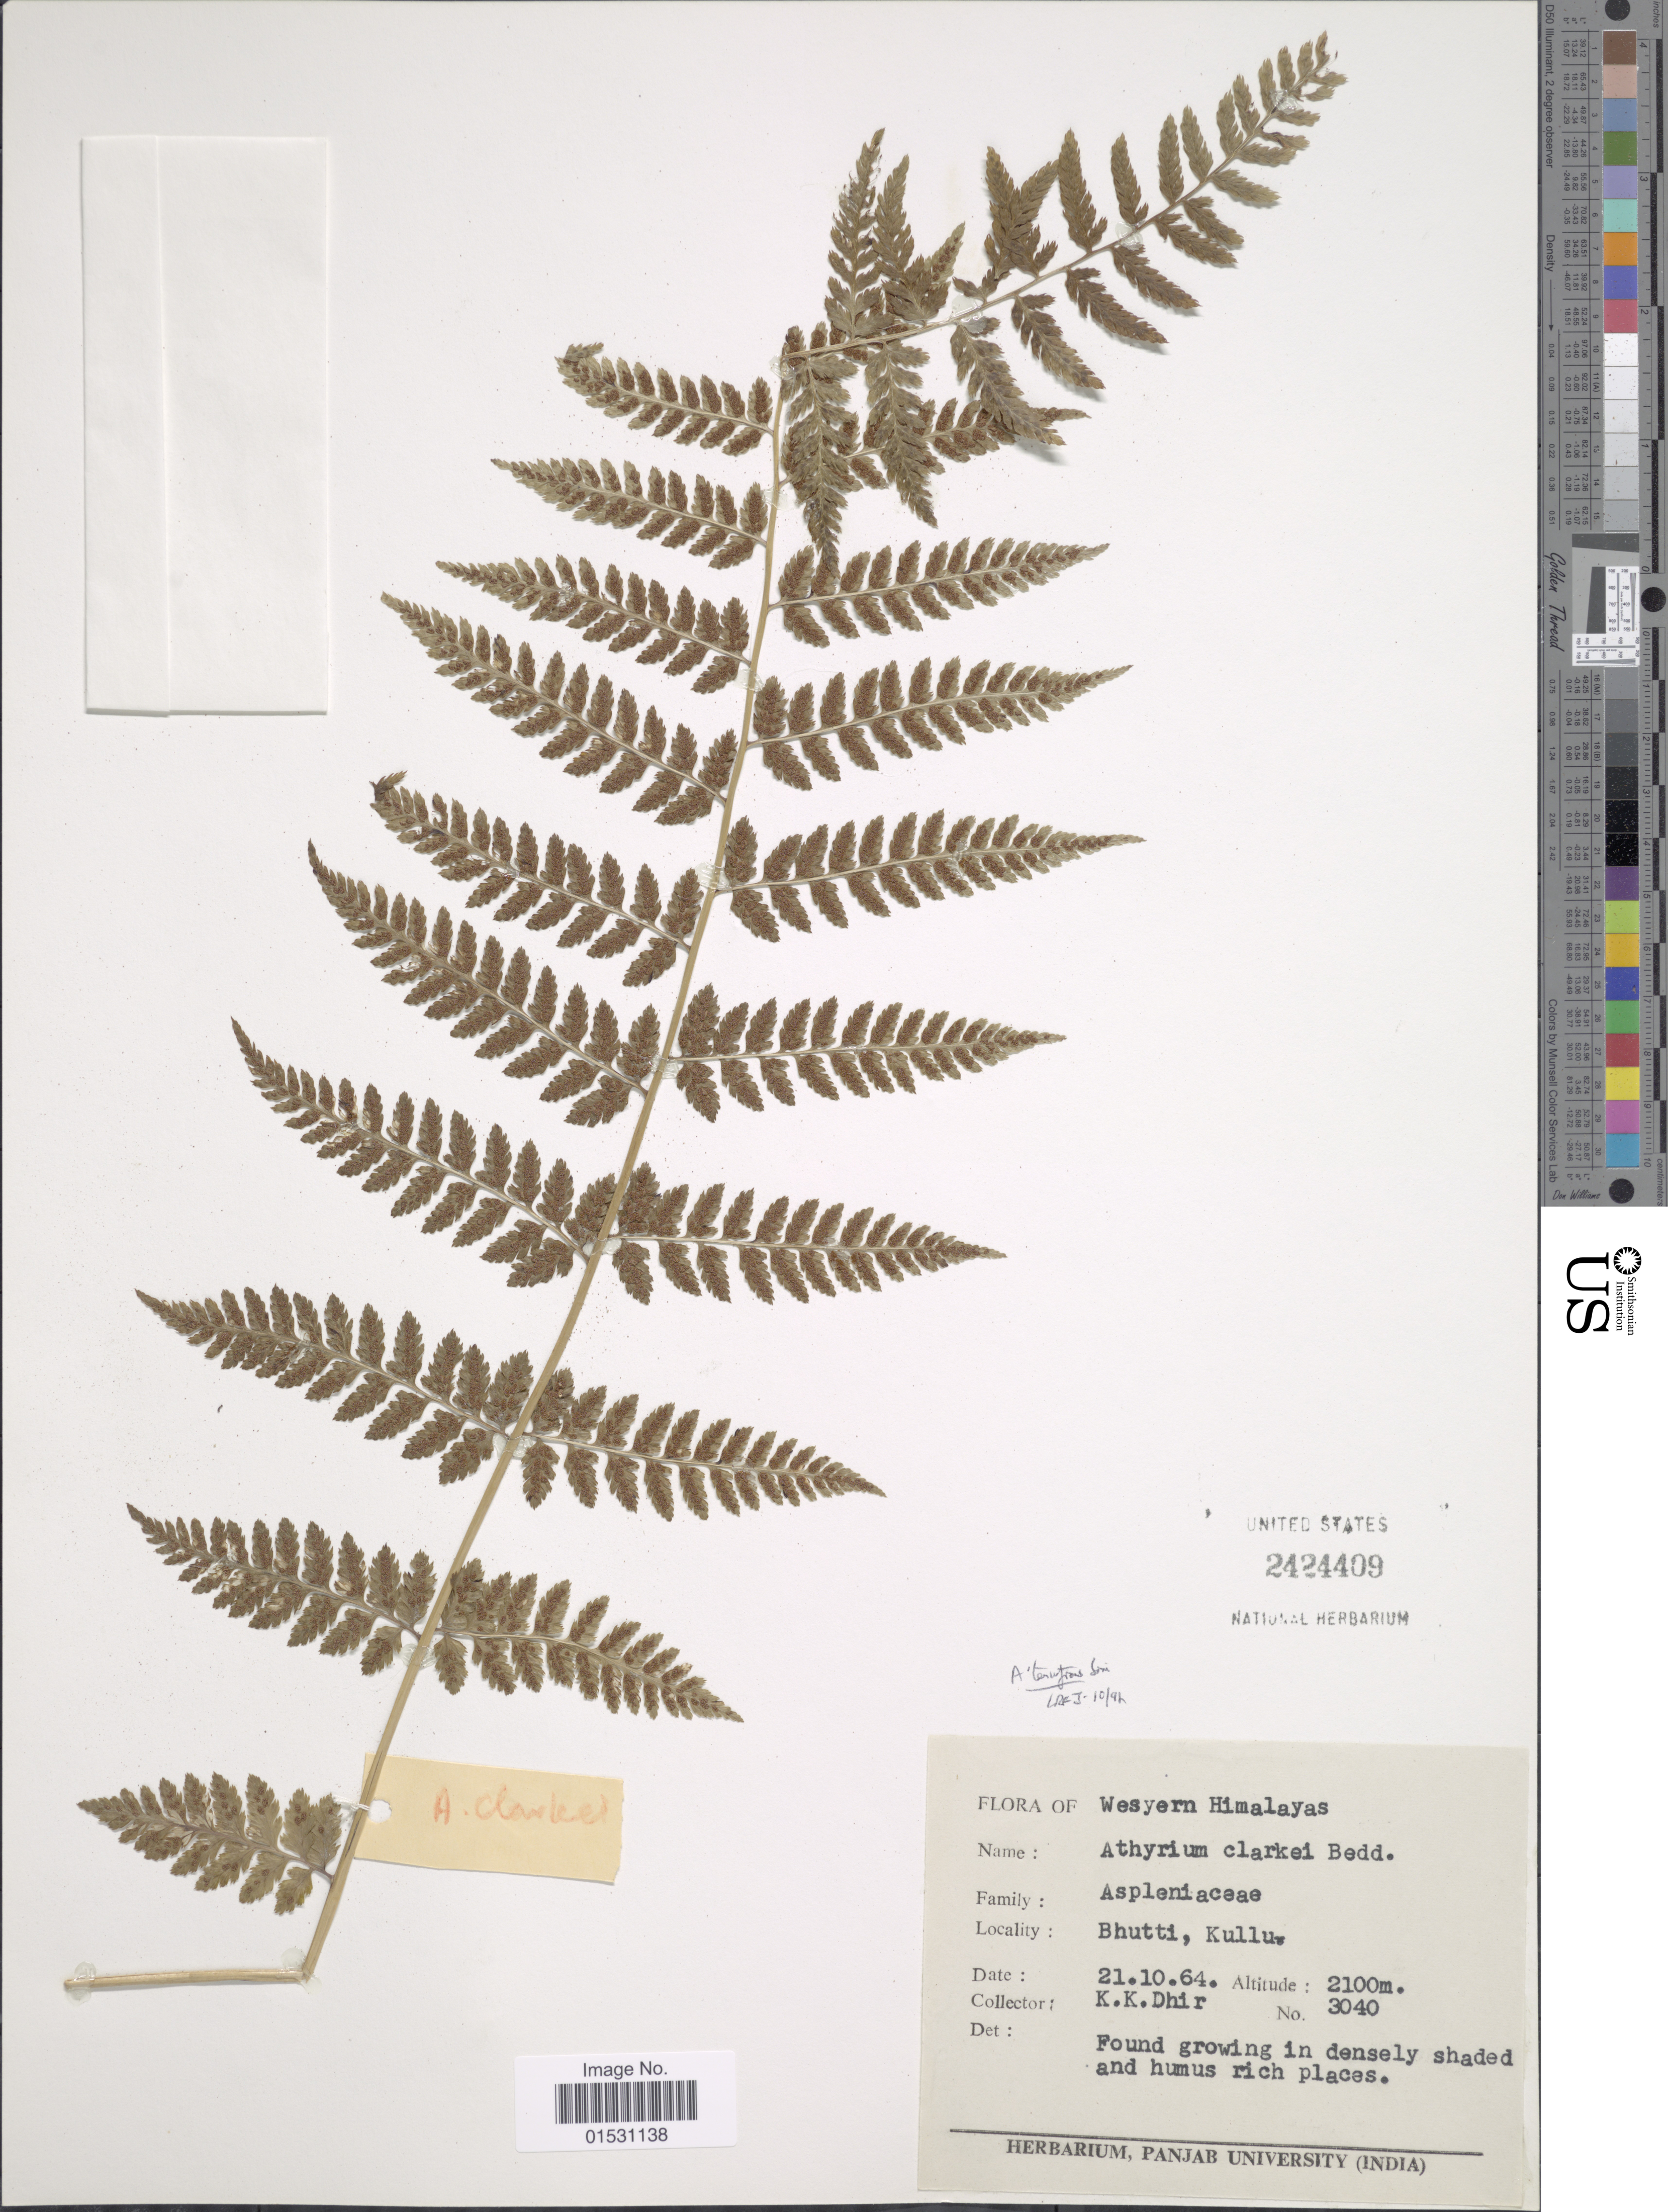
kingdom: Plantae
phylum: Tracheophyta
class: Polypodiopsida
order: Polypodiales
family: Athyriaceae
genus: Athyrium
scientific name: Athyrium strigillosum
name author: (T. Moore ex E.J. Lowe) Salomon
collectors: K. Dhir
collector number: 3040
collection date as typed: Transcribed d/m/y: 21/10/64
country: India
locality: Wesyern Himalayas. Bhutti, Kullu.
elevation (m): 2100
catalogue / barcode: US 2424409